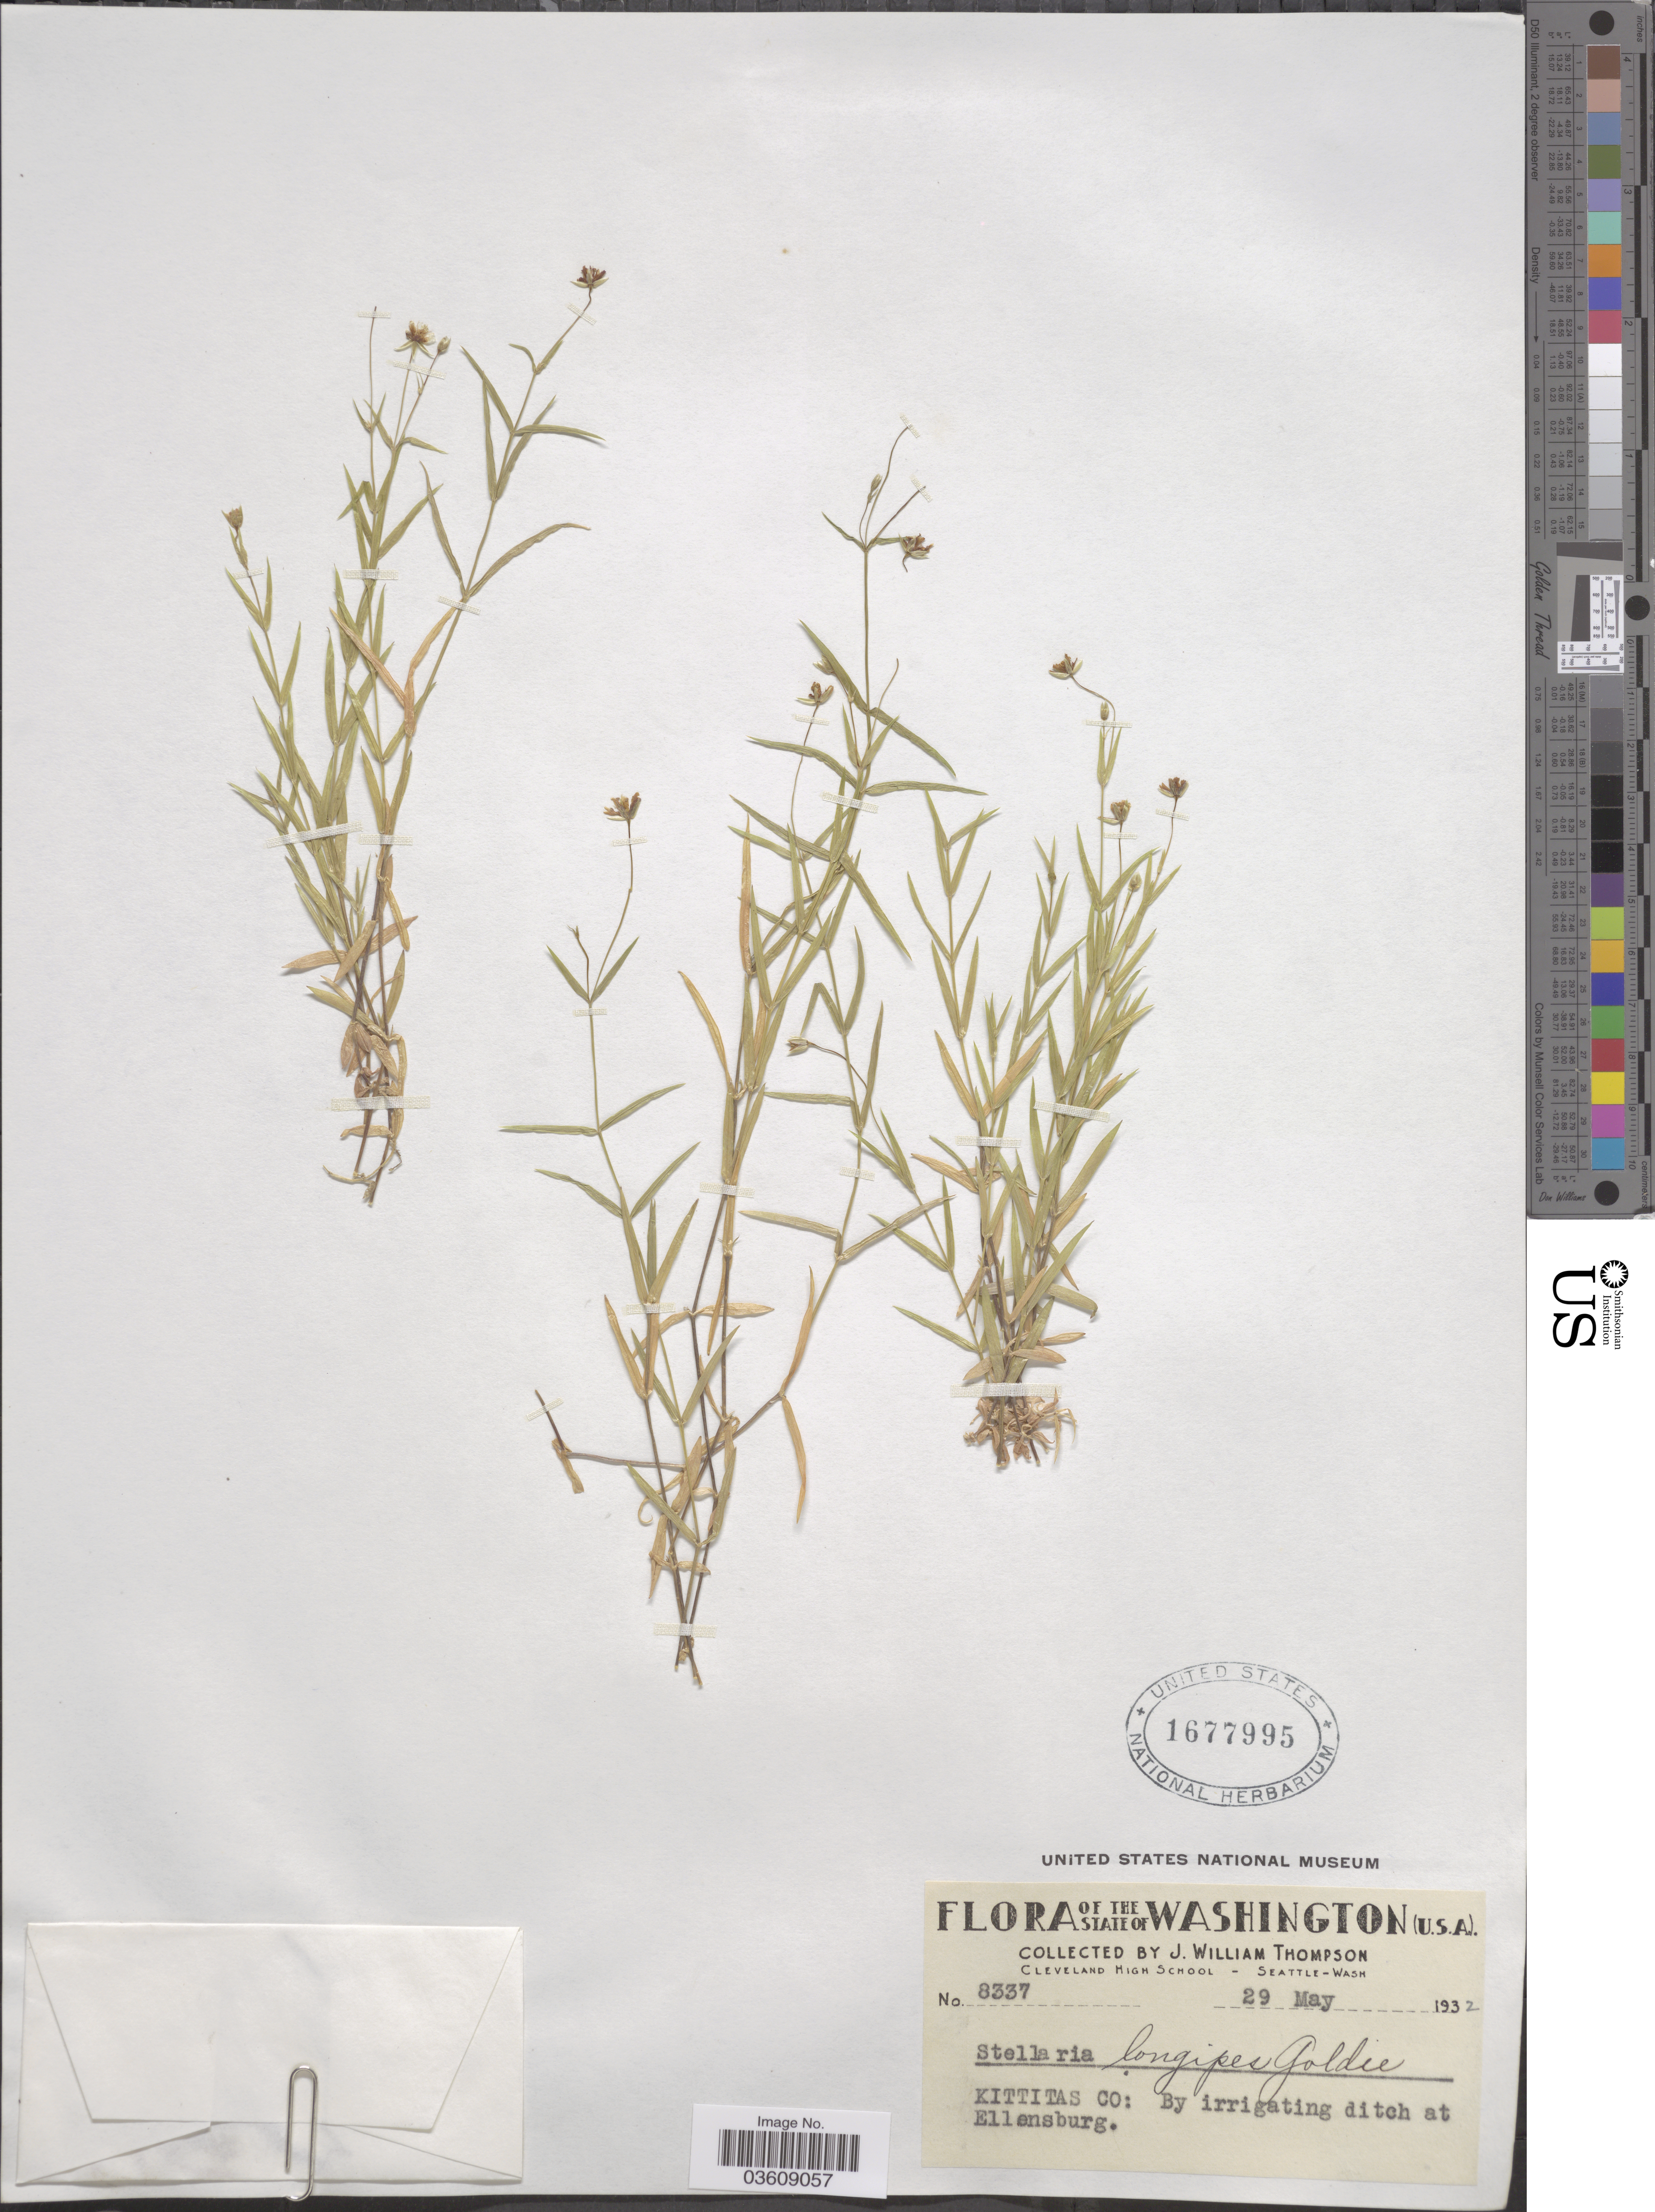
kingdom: Plantae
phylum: Tracheophyta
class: Magnoliopsida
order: Caryophyllales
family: Caryophyllaceae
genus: Stellaria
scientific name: Stellaria longipes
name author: Goldie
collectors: J. W. Thompson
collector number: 8337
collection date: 1932-05-29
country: United States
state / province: Washington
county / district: Kittitas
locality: Kittitas Co: By irrigating ditch at Ellensburg.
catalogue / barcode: US 1677995